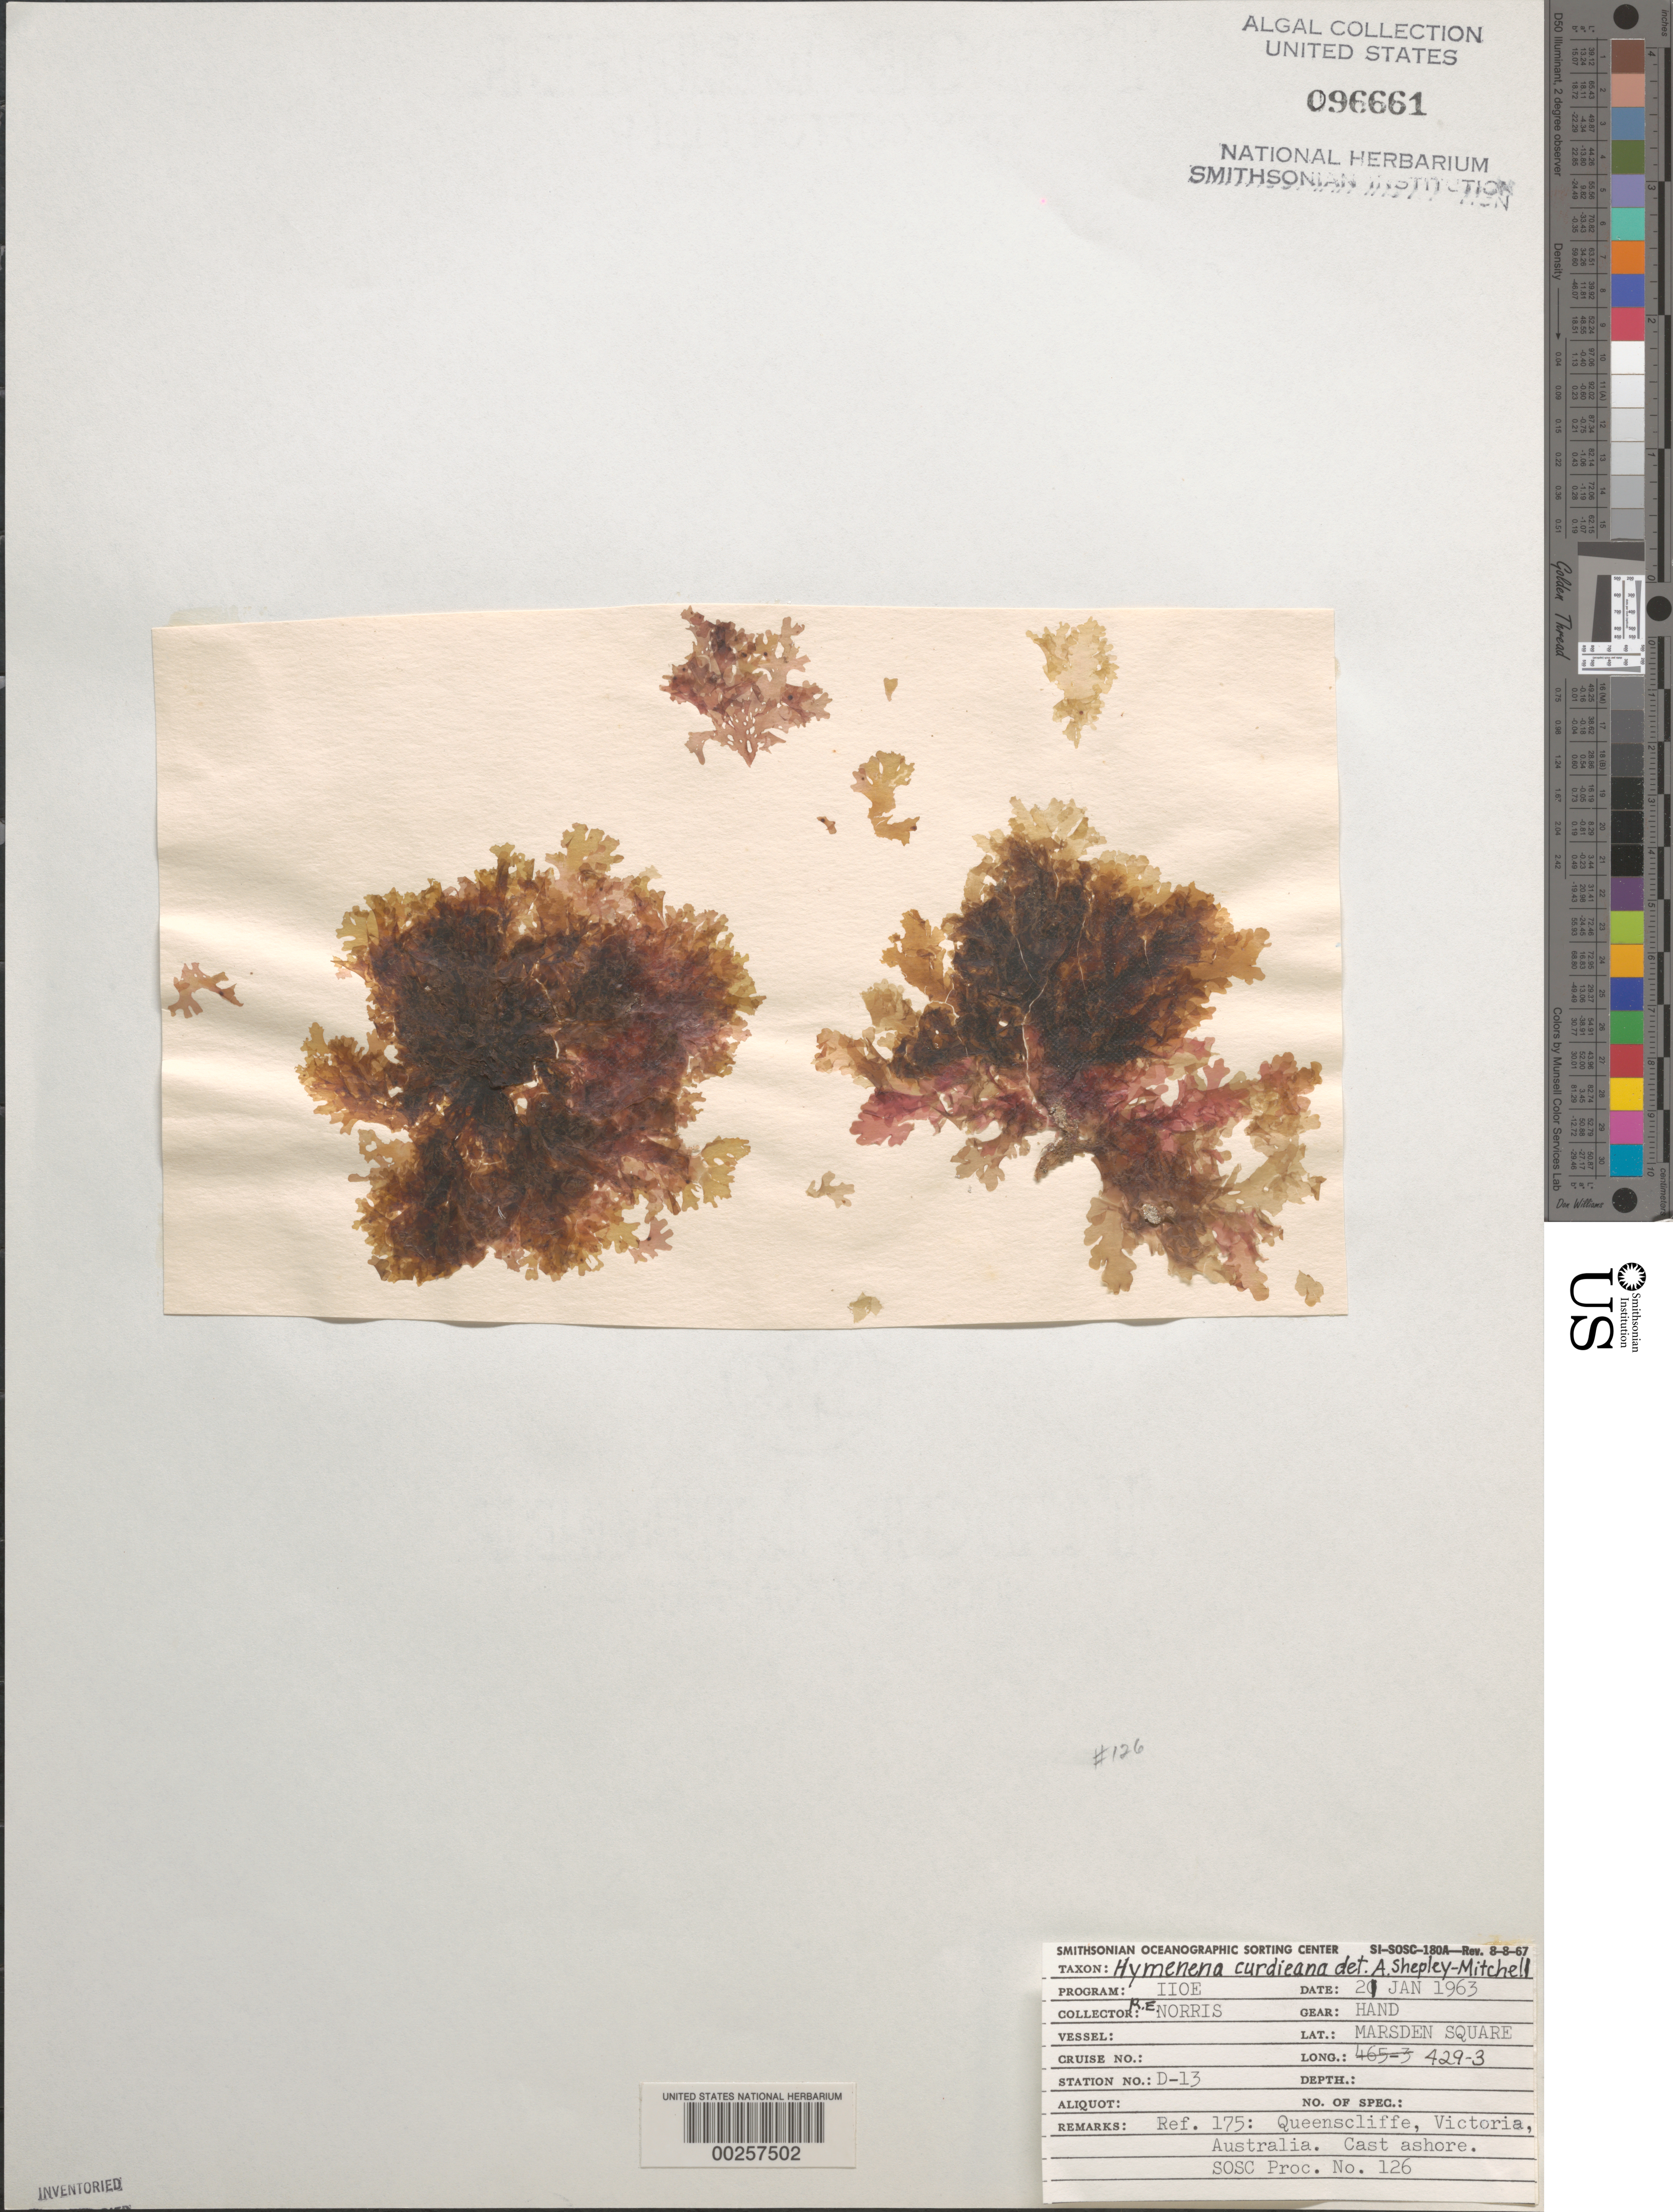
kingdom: Plantae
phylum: Rhodophyta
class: Florideophyceae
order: Ceramiales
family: Delesseriaceae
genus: Hymenena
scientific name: Hymenena curdieana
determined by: Shepley-Mitchell, A.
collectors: R. E. Norris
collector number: Station D-13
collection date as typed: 21 Jan 1963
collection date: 1963-01-21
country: Australia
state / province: Victoria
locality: Queenscliffe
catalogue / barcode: US 96661